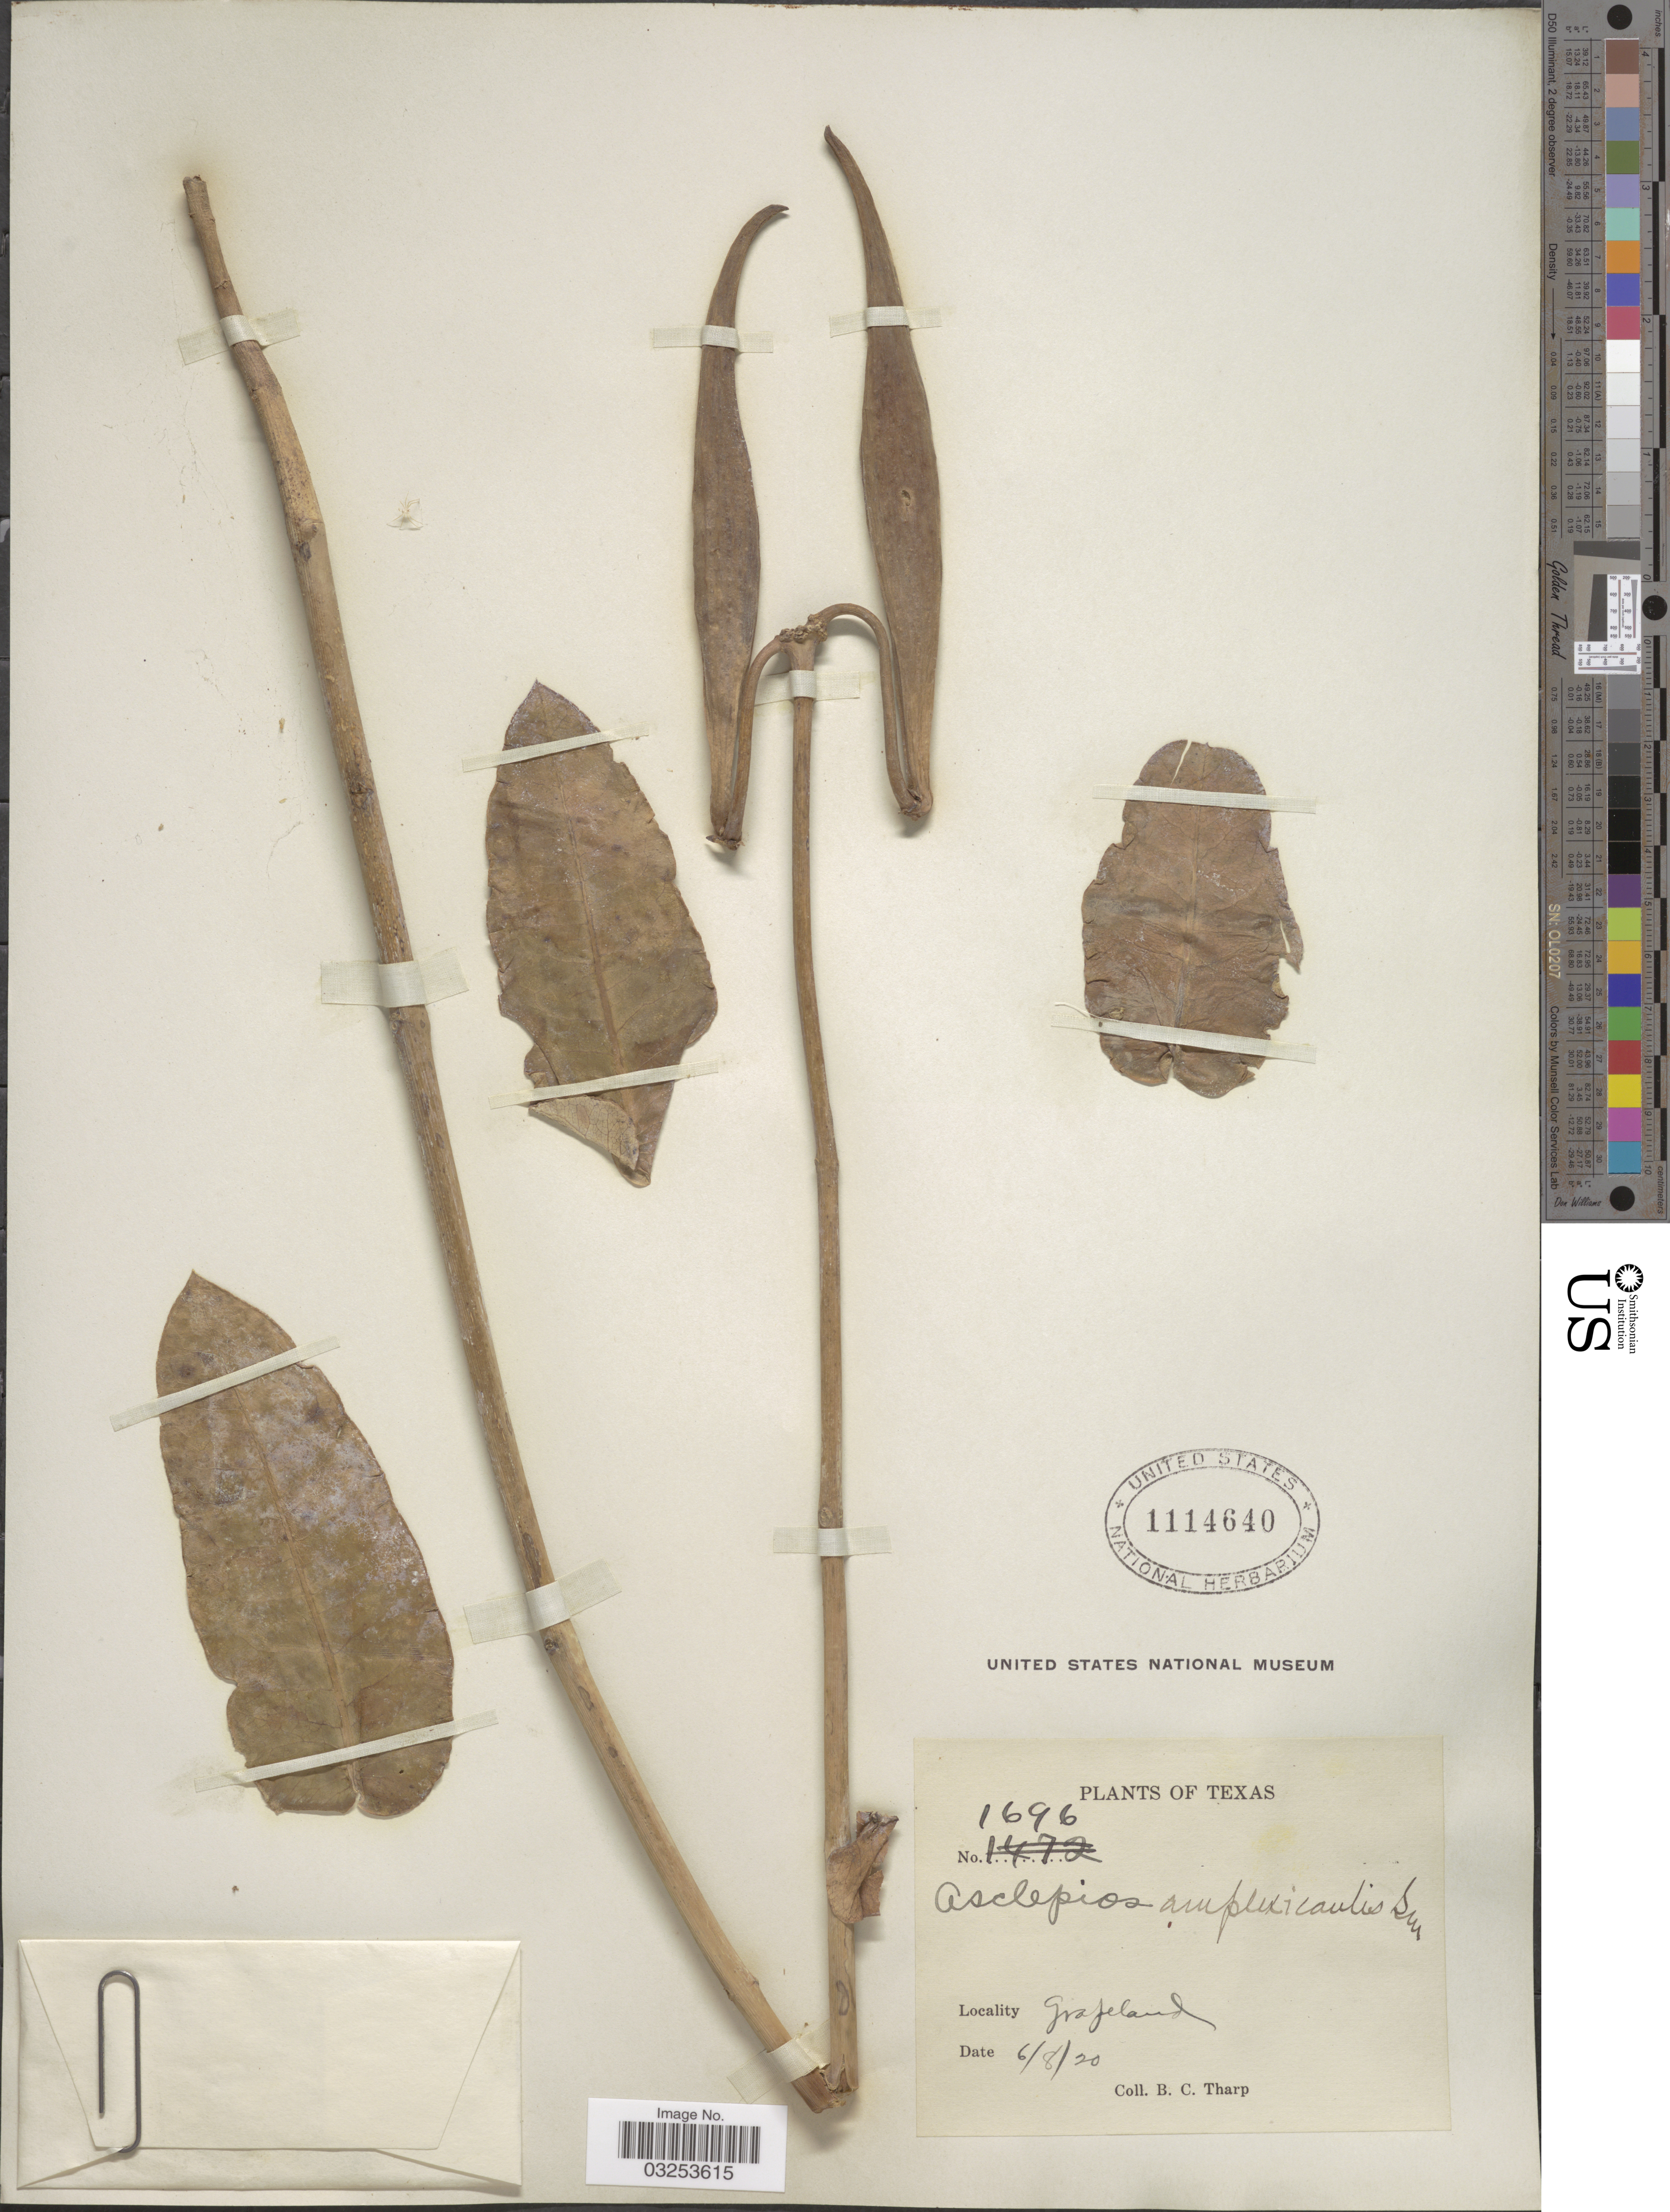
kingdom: Plantae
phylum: Tracheophyta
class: Magnoliopsida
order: Gentianales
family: Apocynaceae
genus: Asclepias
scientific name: Asclepias amplexicaulis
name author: J. Small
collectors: B. C. Tharp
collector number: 1696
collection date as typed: Transcribed d/m/y: 8/6/20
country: United States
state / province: Texas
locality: Grapeland.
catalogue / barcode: US 1114640